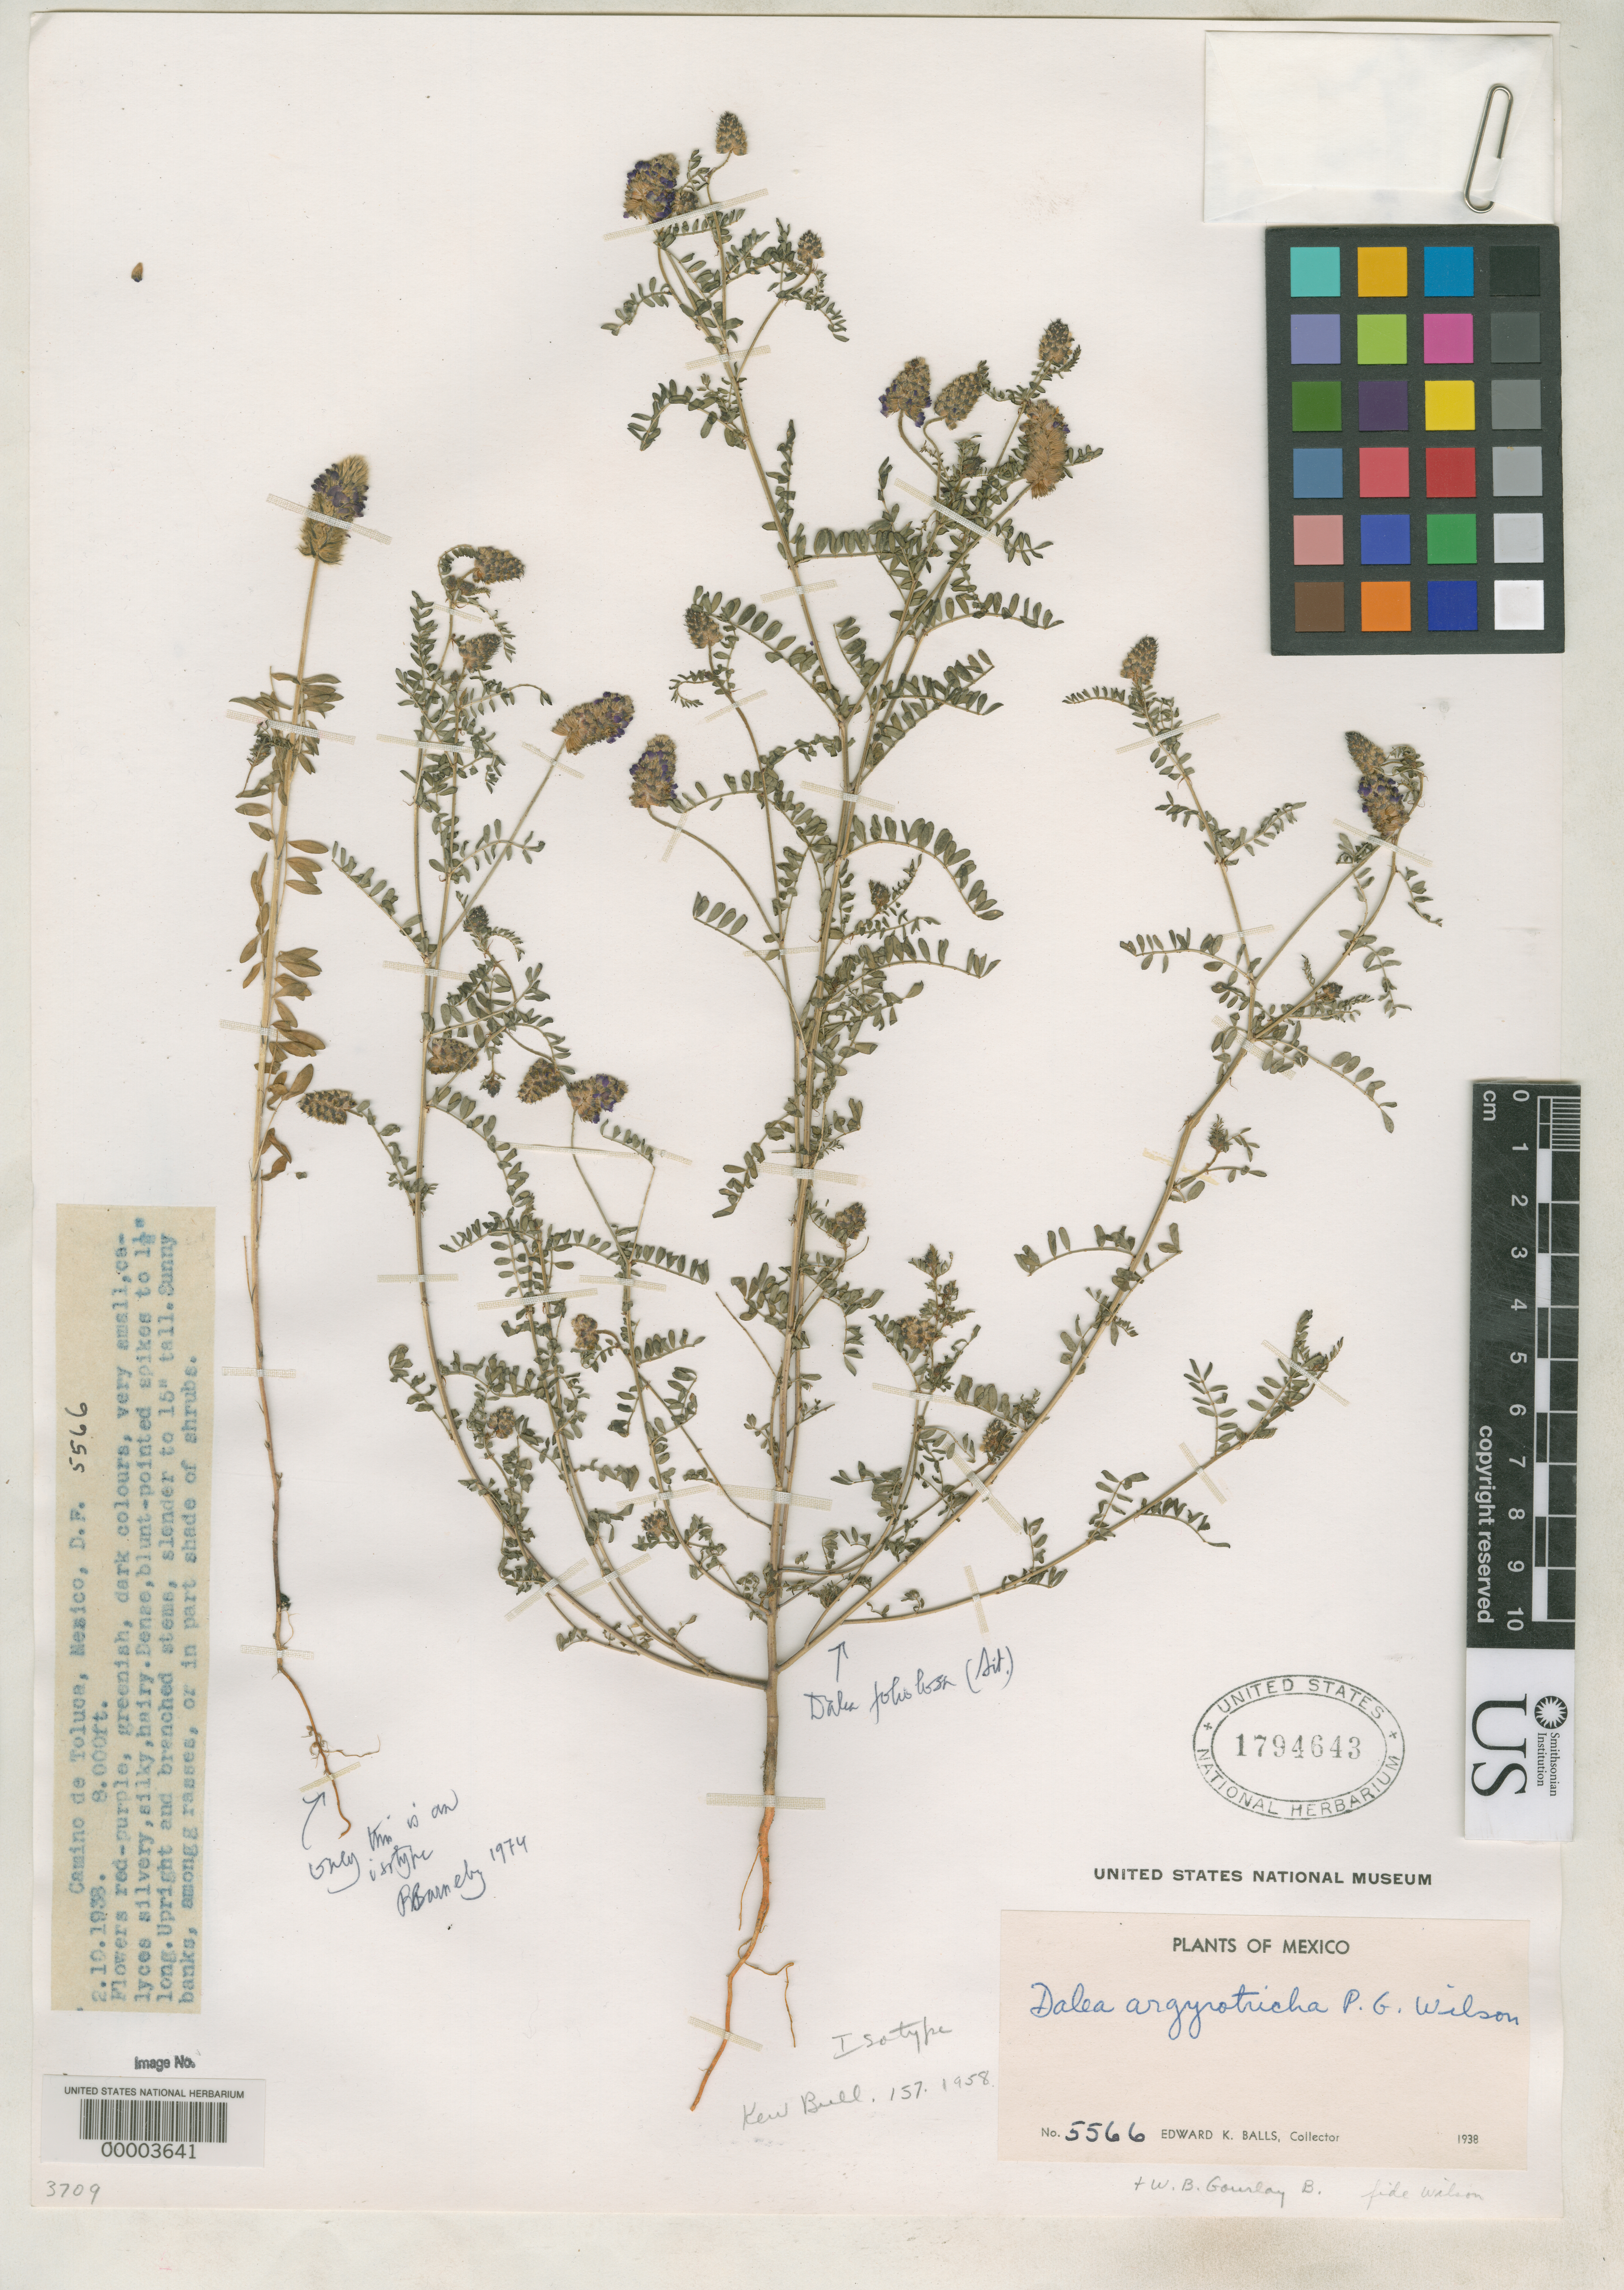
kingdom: Plantae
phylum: Tracheophyta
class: Magnoliopsida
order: Fabales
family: Fabaceae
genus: Dalea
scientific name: Dalea argyrotricha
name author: Paul G. Wilson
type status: Isotype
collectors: E. K. Balls & W. B. Gourlay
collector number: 5566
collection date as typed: Oct 1938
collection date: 1938-10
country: Mexico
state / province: Distrito Federal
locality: Camino de Toluca.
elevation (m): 2438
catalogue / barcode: US 1794643